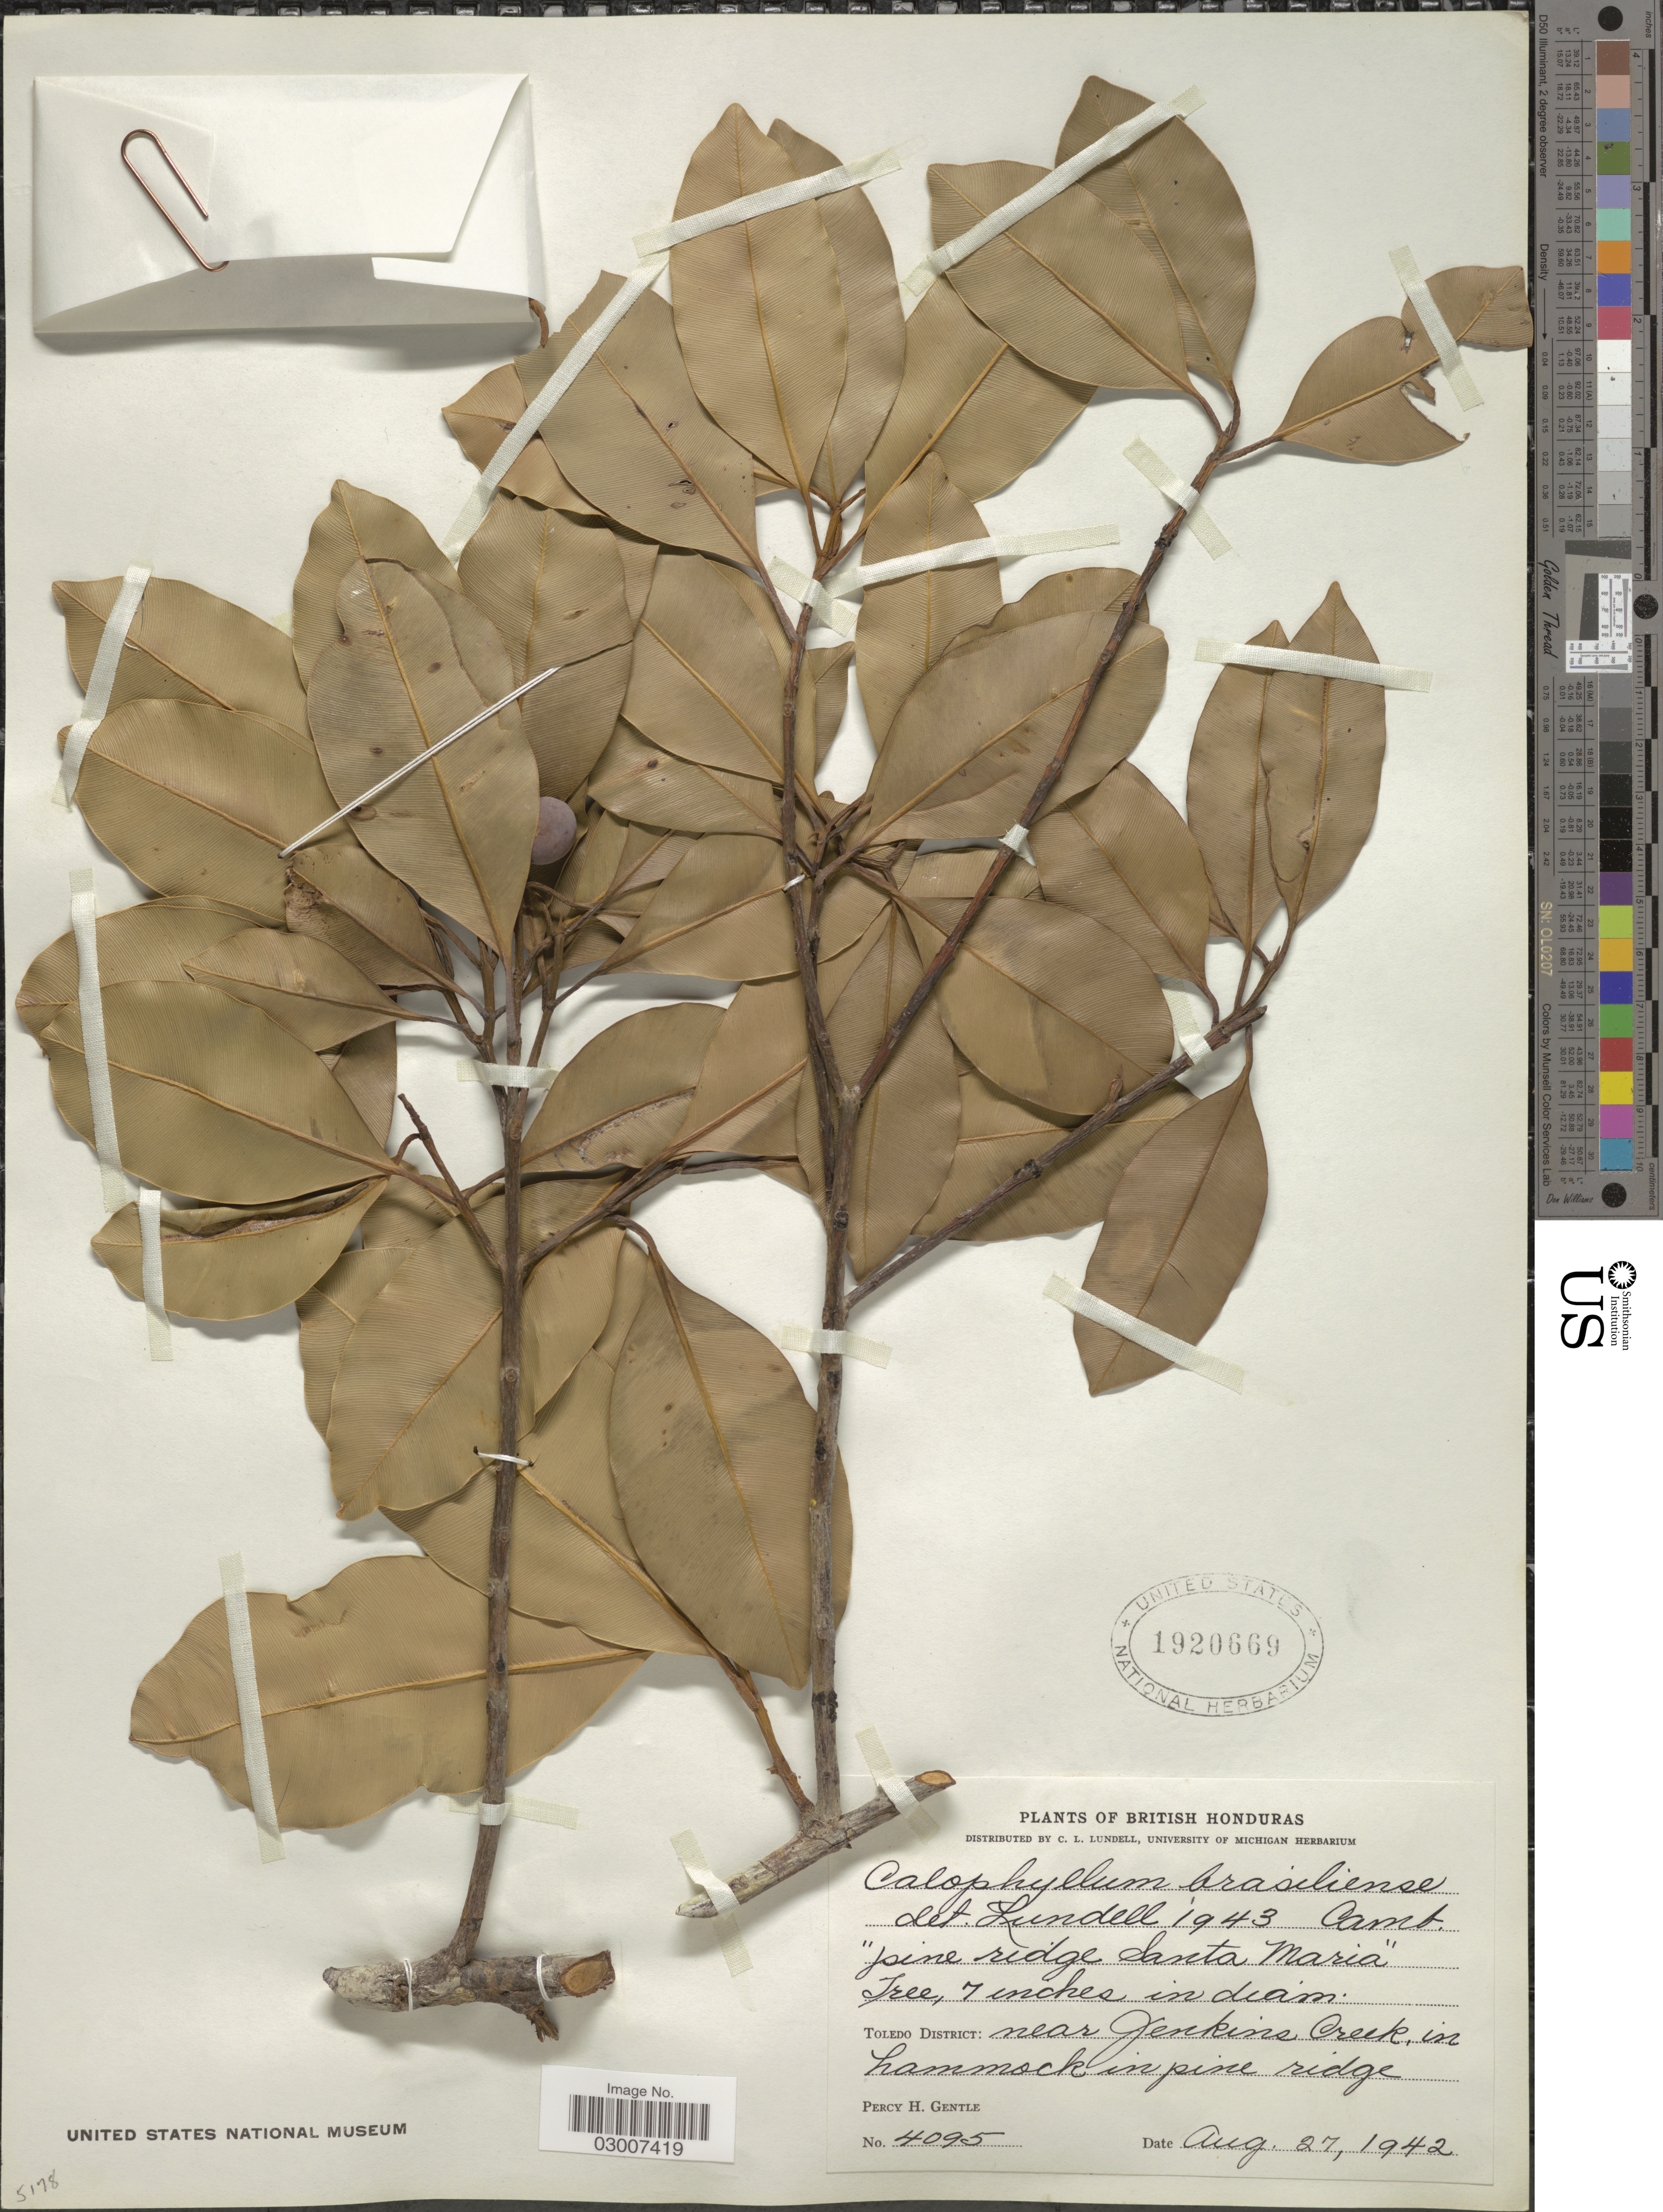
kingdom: Plantae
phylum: Tracheophyta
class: Magnoliopsida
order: Malpighiales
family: Calophyllaceae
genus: Calophyllum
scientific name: Calophyllum brasiliense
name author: Cambess.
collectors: P. H. Gentle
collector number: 4095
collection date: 1942-08-27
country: Belize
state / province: Toledo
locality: British Honduras. Toledo District: near Jenkins Creek, in hammock in pine ridge.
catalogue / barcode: US 1920669